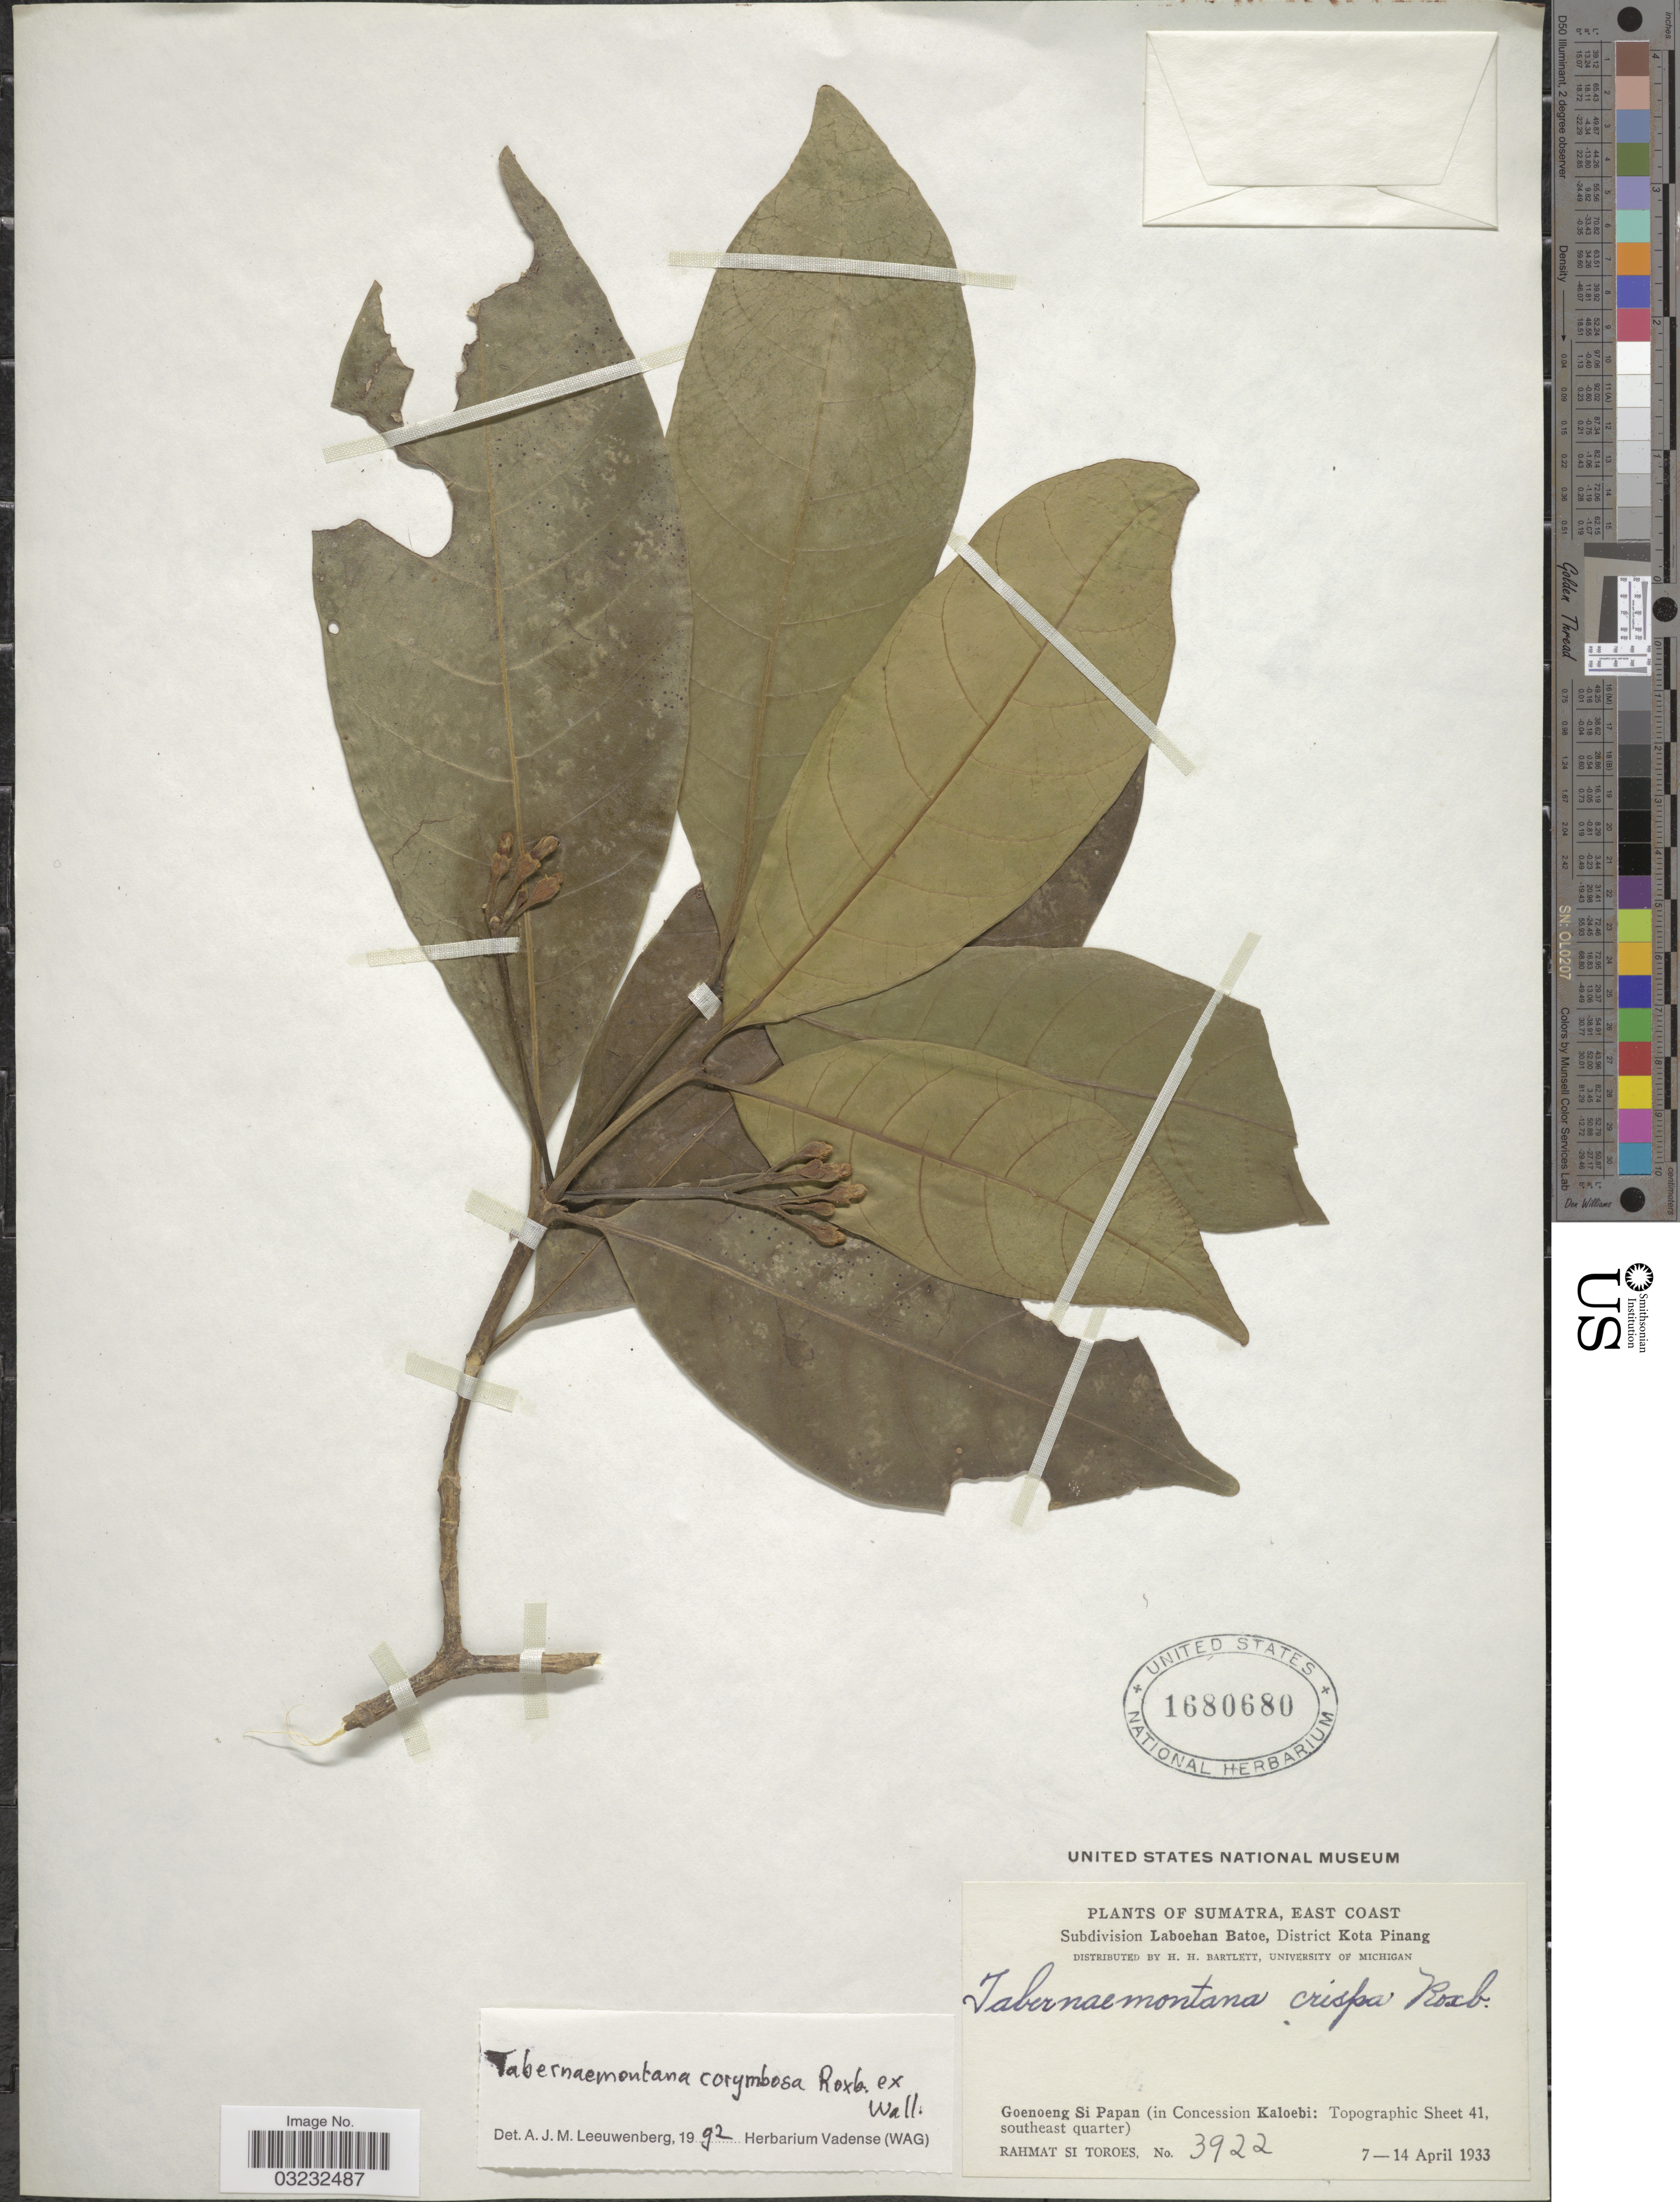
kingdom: Plantae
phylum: Tracheophyta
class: Magnoliopsida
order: Gentianales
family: Apocynaceae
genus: Tabernaemontana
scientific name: Tabernaemontana corymbosa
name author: Roxb. ex Wall.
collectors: Rahmat Si Boeea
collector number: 3922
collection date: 1933-04-07/1933-04-14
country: Indonesia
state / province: Sumatra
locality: East Coast, Subdivision Laboehan Batoe, District Kota Pinang, Goenoeng Si Papan (in Concession Kaloebi: Topographic Sheet 41, southeast quarter).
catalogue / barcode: US 1680680